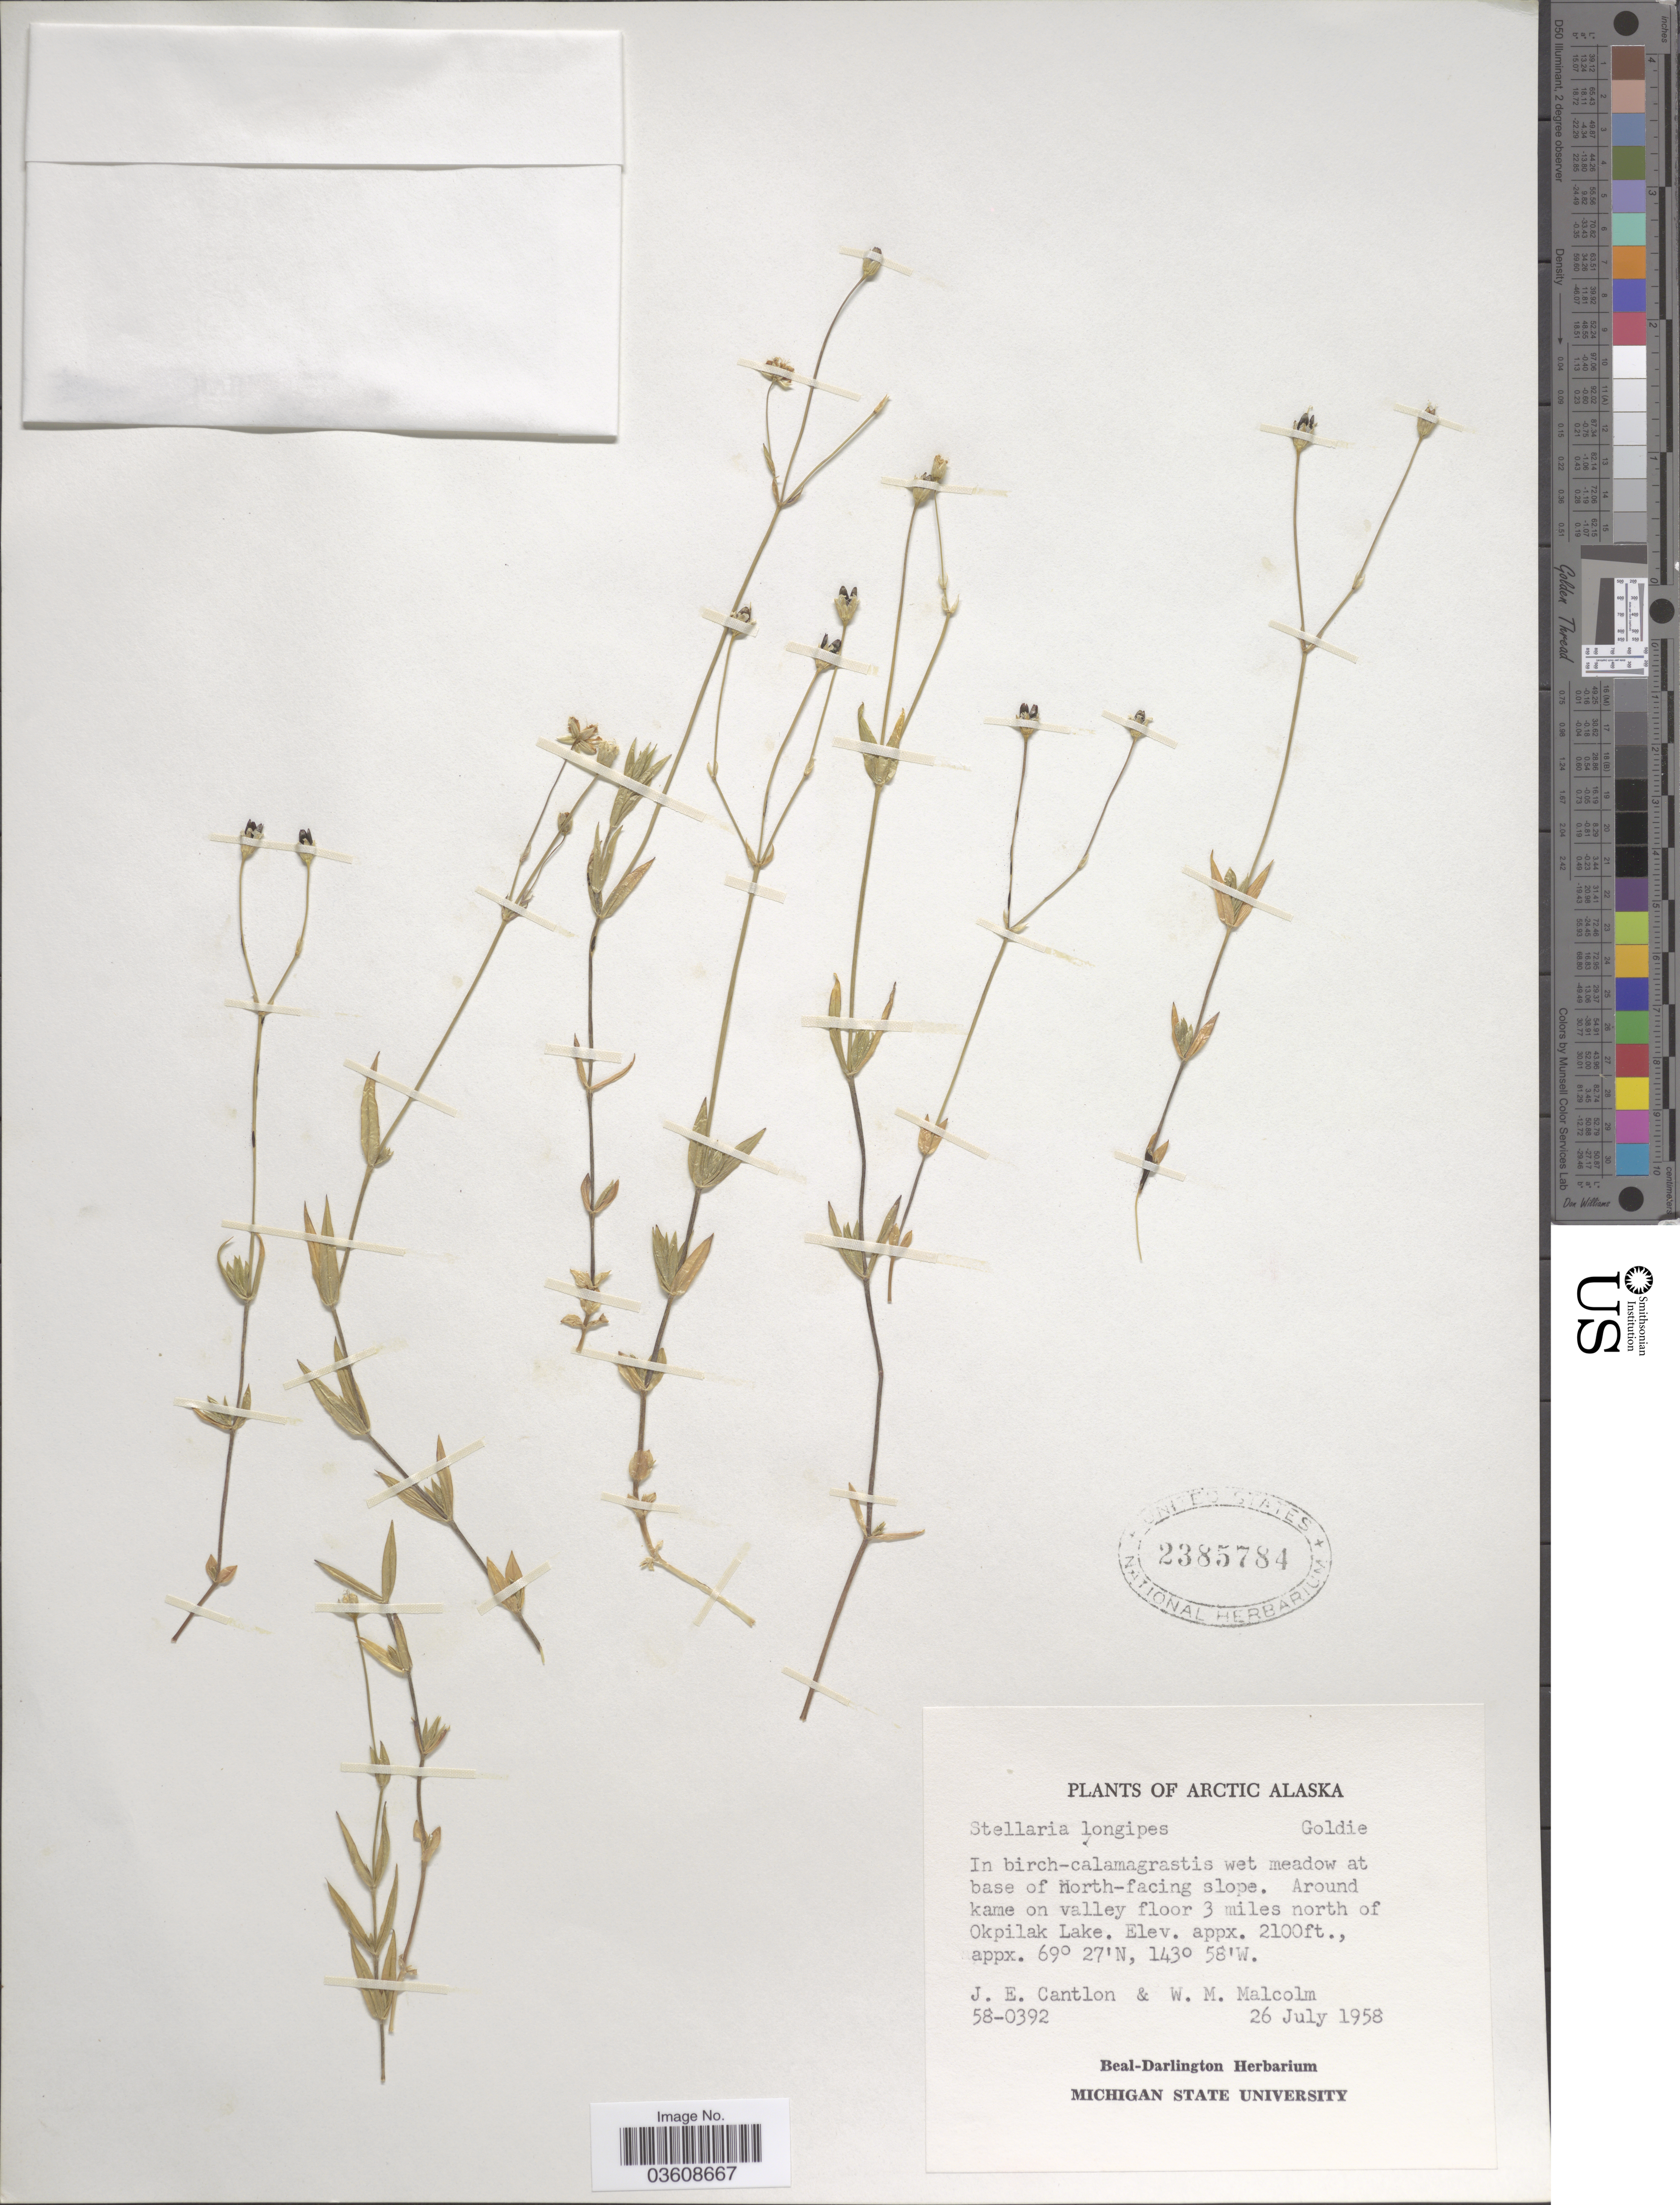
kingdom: Plantae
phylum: Tracheophyta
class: Magnoliopsida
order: Caryophyllales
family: Caryophyllaceae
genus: Stellaria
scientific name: Stellaria longipes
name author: Goldie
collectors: J. Cantlon & W. Malcolm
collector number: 58-0392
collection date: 1958-07-26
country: United States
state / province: Alaska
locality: Arctic Alaska. Base of north-facing slope. Around kame on valley floor 3 miles north of Okpilak Lake.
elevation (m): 640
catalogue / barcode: US 2385784